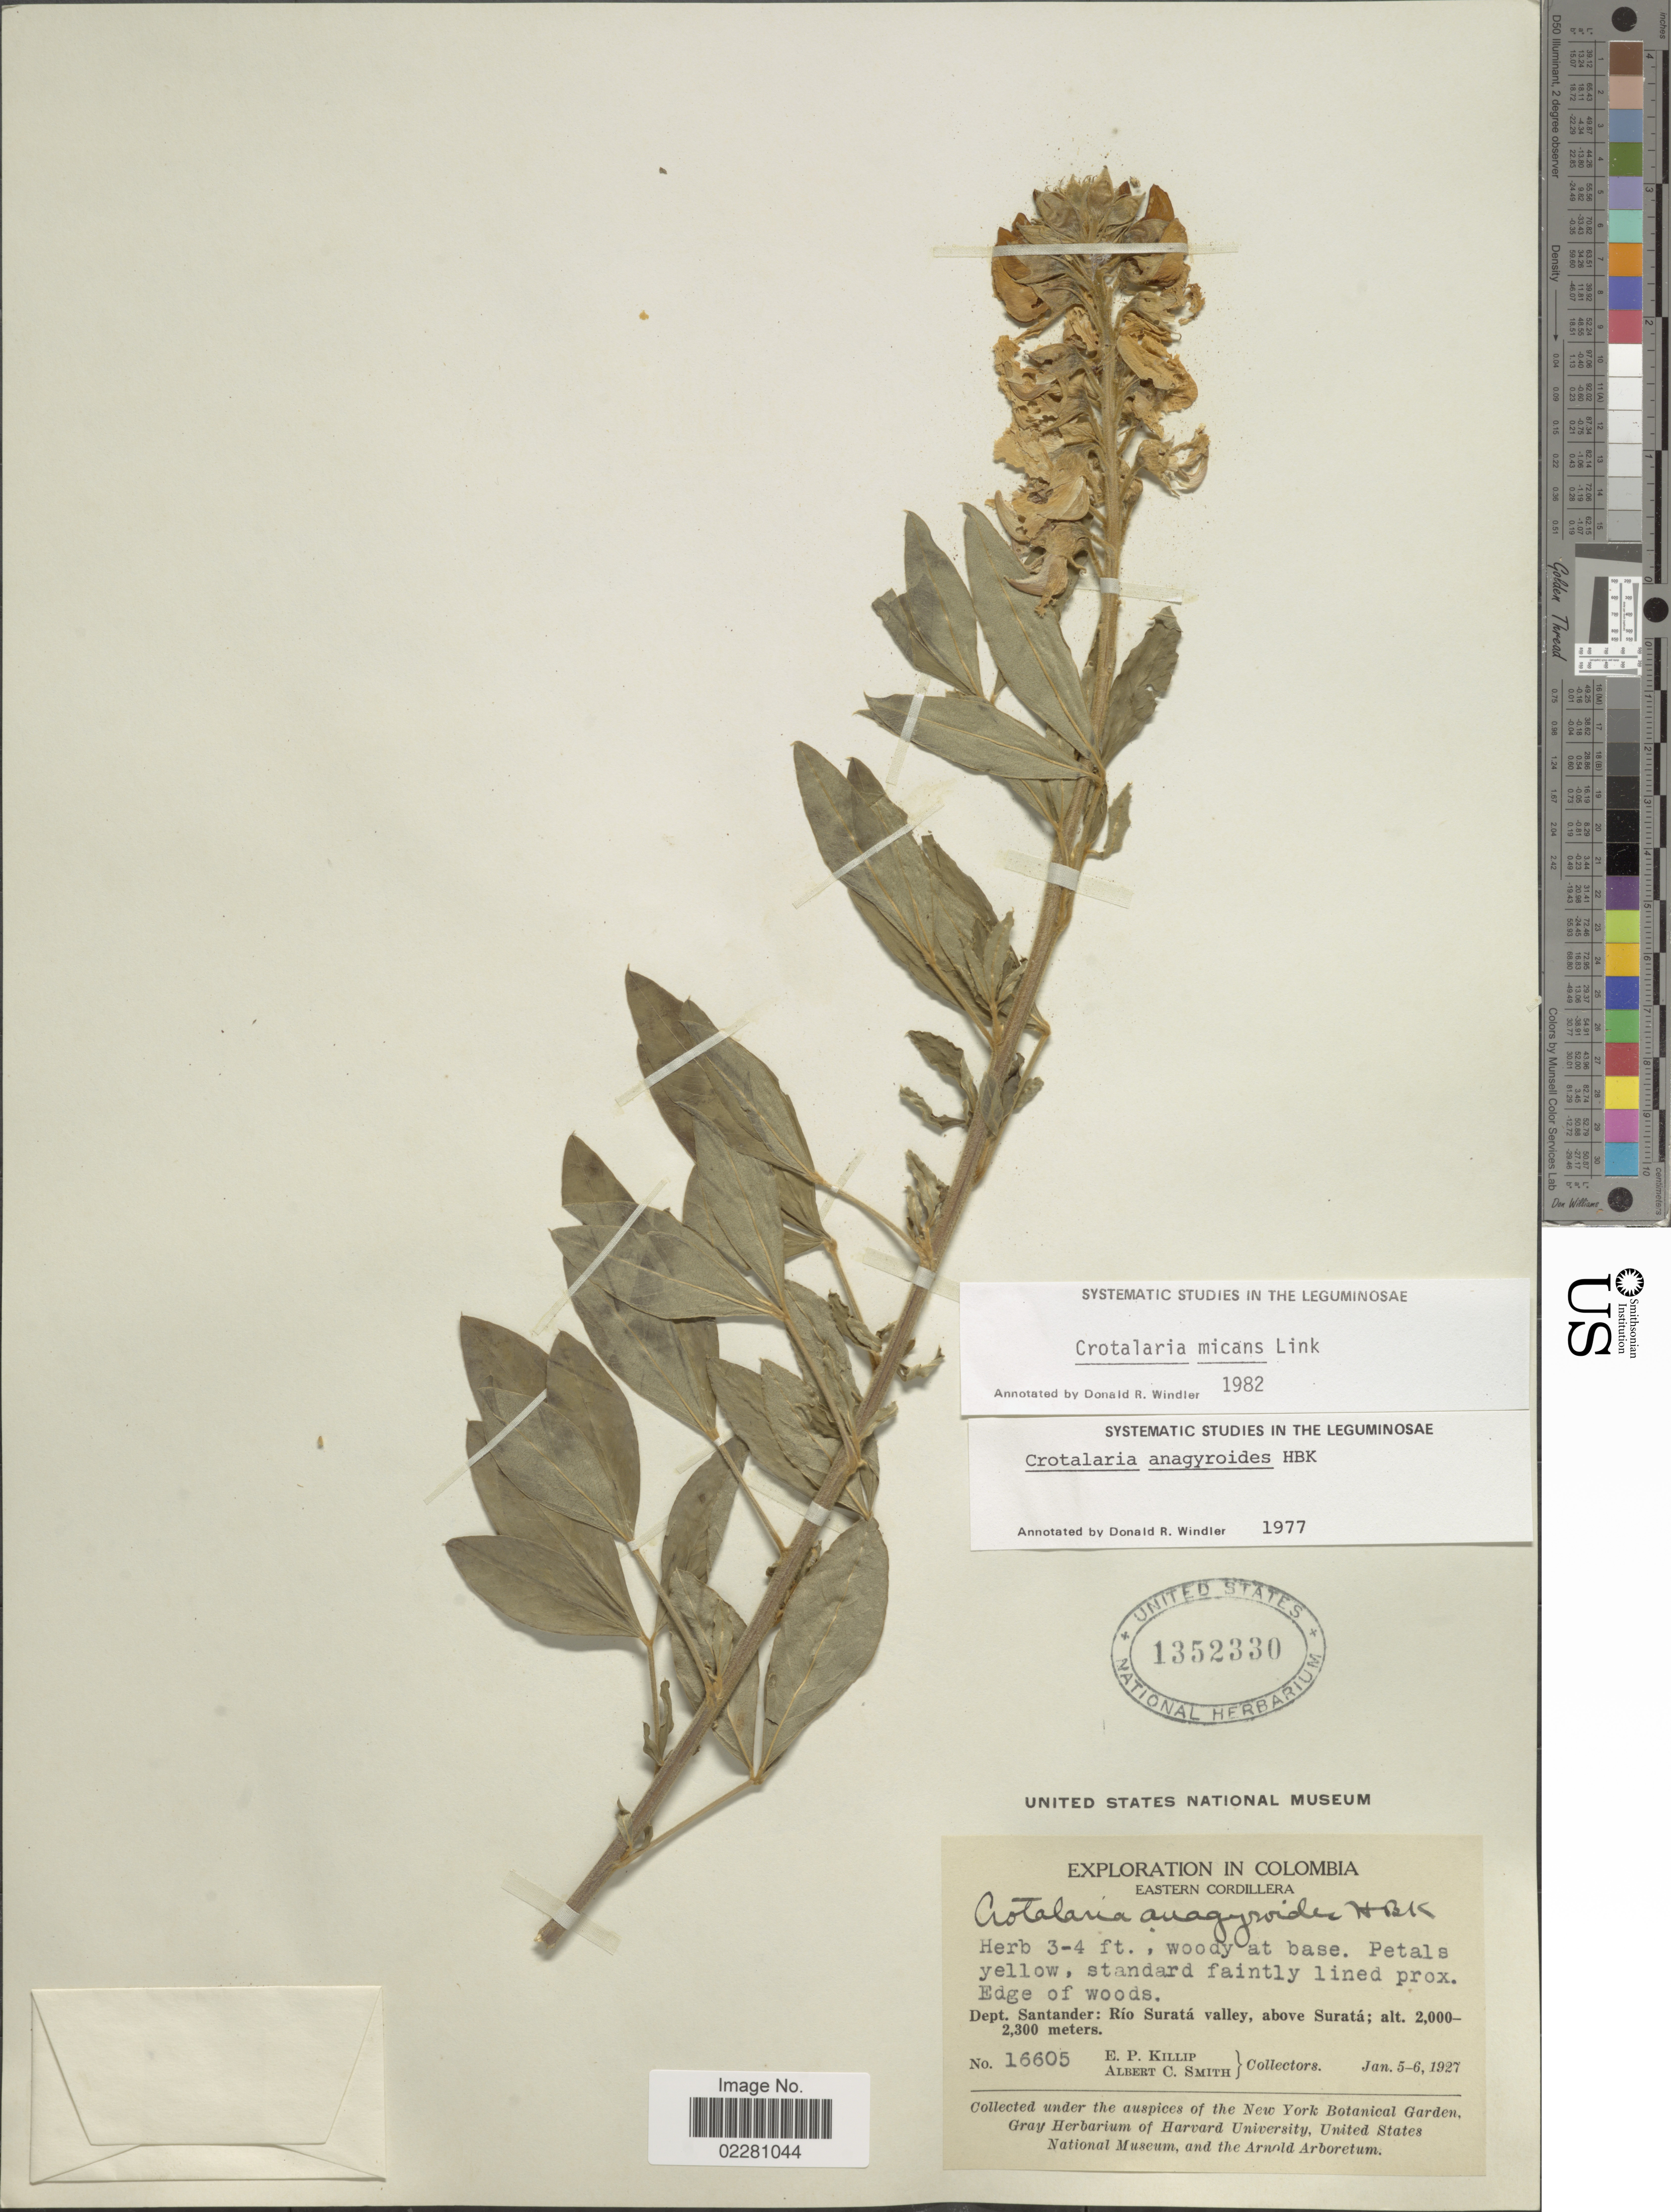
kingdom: Plantae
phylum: Tracheophyta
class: Magnoliopsida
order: Fabales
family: Fabaceae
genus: Crotalaria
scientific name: Crotalaria micans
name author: Link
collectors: E. P. Killip & A. C. Smith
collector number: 16605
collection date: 1927-01-05/1927-01-06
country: Colombia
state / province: Santander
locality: Eastern Cordillera, Rio Surata Valley, above Surata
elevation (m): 2000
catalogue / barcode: US 1352330